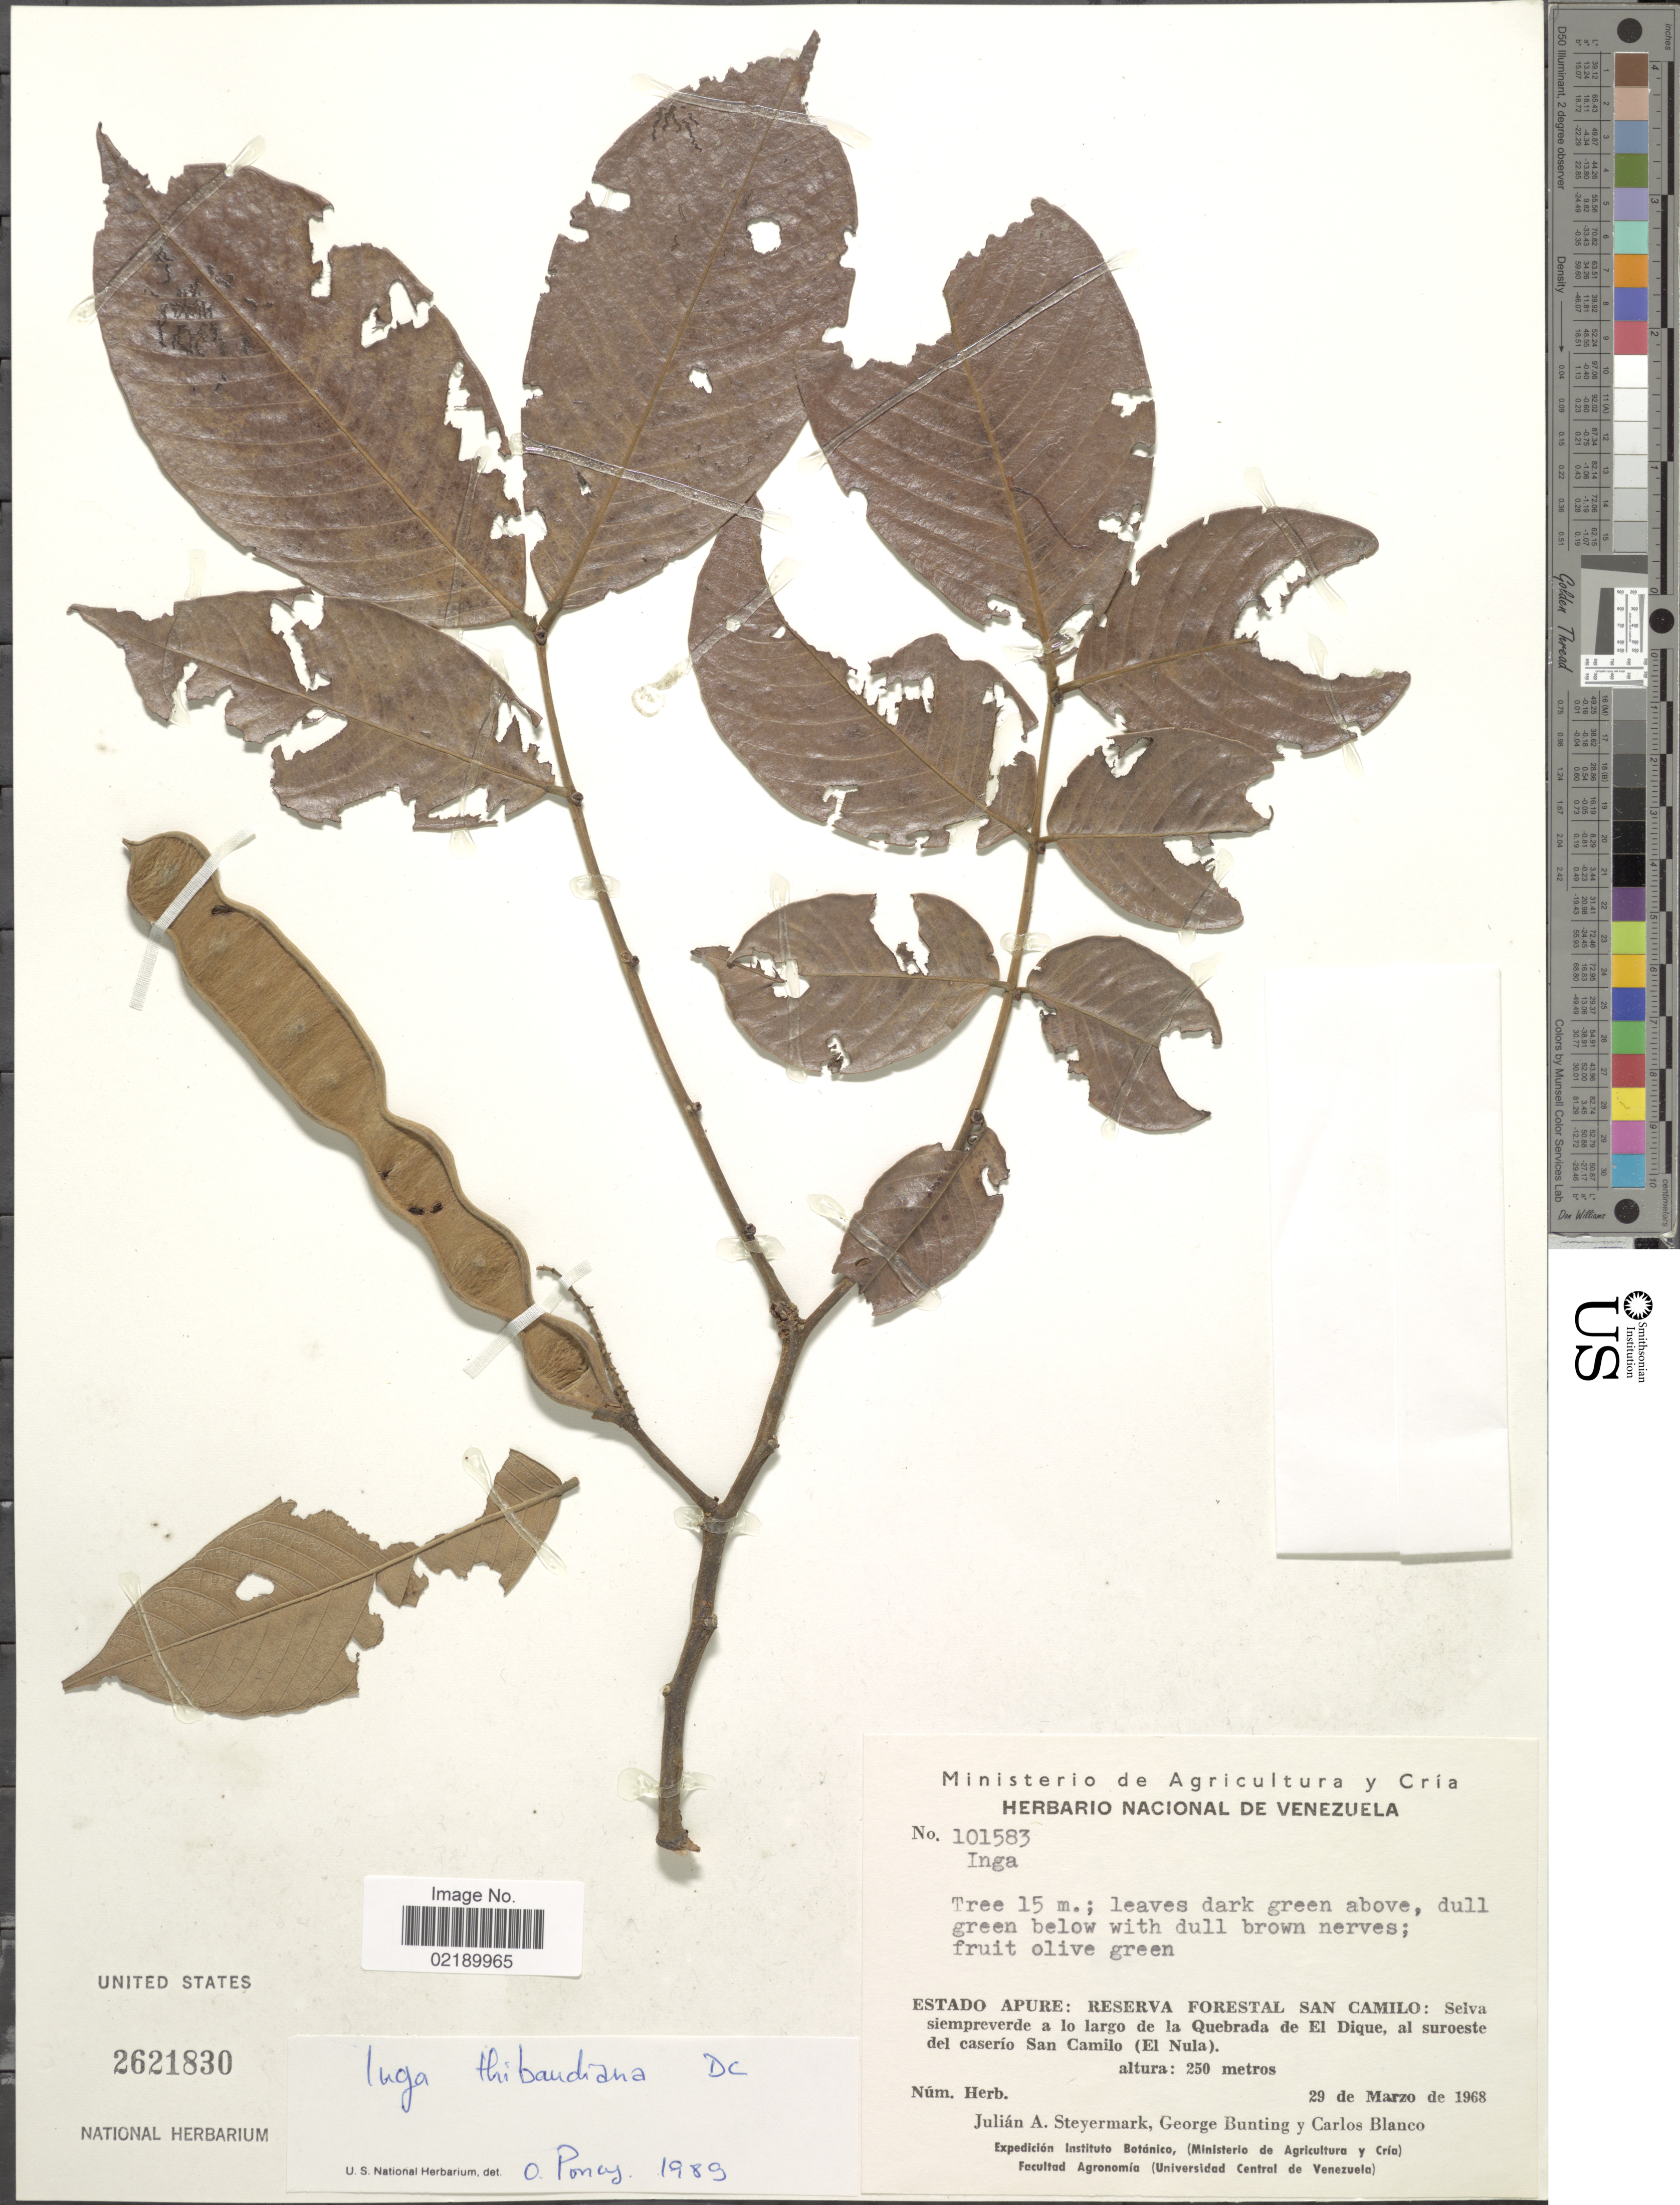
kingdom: Plantae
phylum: Tracheophyta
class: Magnoliopsida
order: Fabales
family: Fabaceae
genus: Inga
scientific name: Inga thibaudiana subsp. thibaudiana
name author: DC.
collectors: J. Steyermark, G. S. Bunting & C. Blanco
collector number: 101583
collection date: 1968-03-29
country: Venezuela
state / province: Apure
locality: Reserva Florestal San Camilo, a lo largo de la Quebrada de El Dique, al suroeste del caserio San Camilo (El Nula)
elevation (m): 250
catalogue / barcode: US 2621830